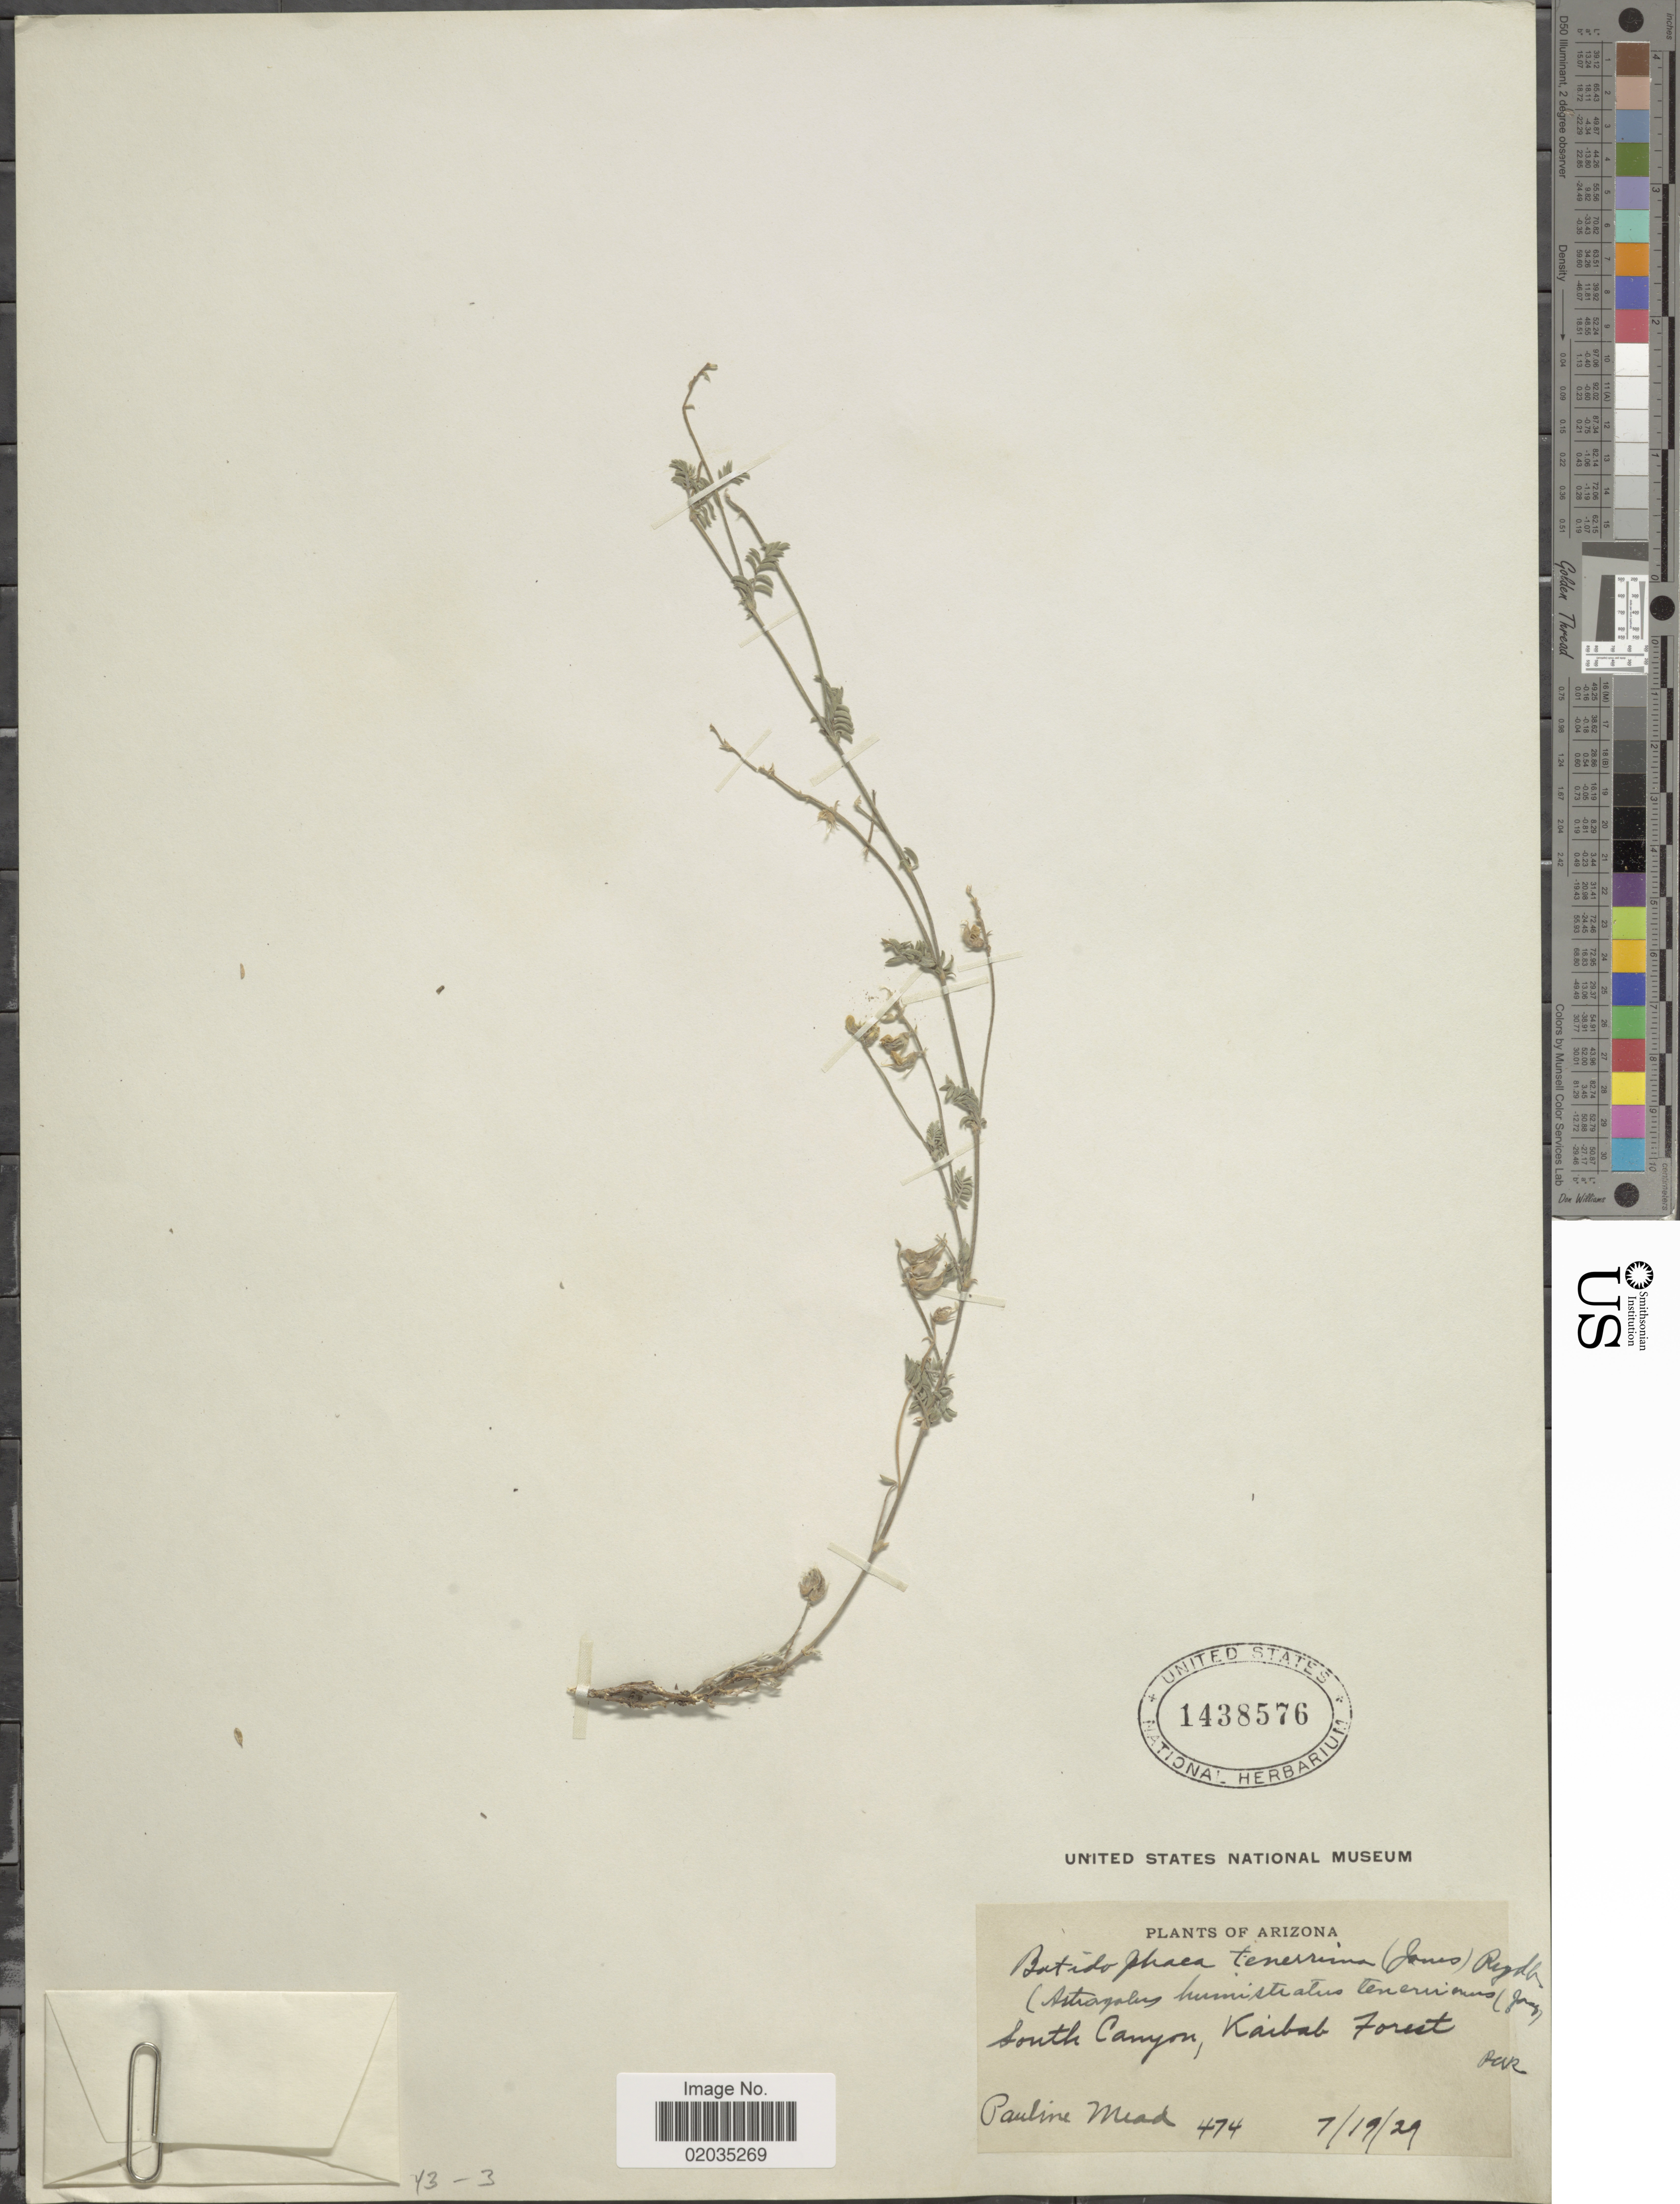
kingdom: Plantae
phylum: Tracheophyta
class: Magnoliopsida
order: Fabales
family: Fabaceae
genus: Astragalus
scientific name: Astragalus tenerrima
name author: (Jones) Rydb.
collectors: P. Mead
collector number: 474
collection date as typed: Transcribed d/m/y: 19/7/29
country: United States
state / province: Arizona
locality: South Canyon, Kaibab Forest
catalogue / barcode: US 1438576